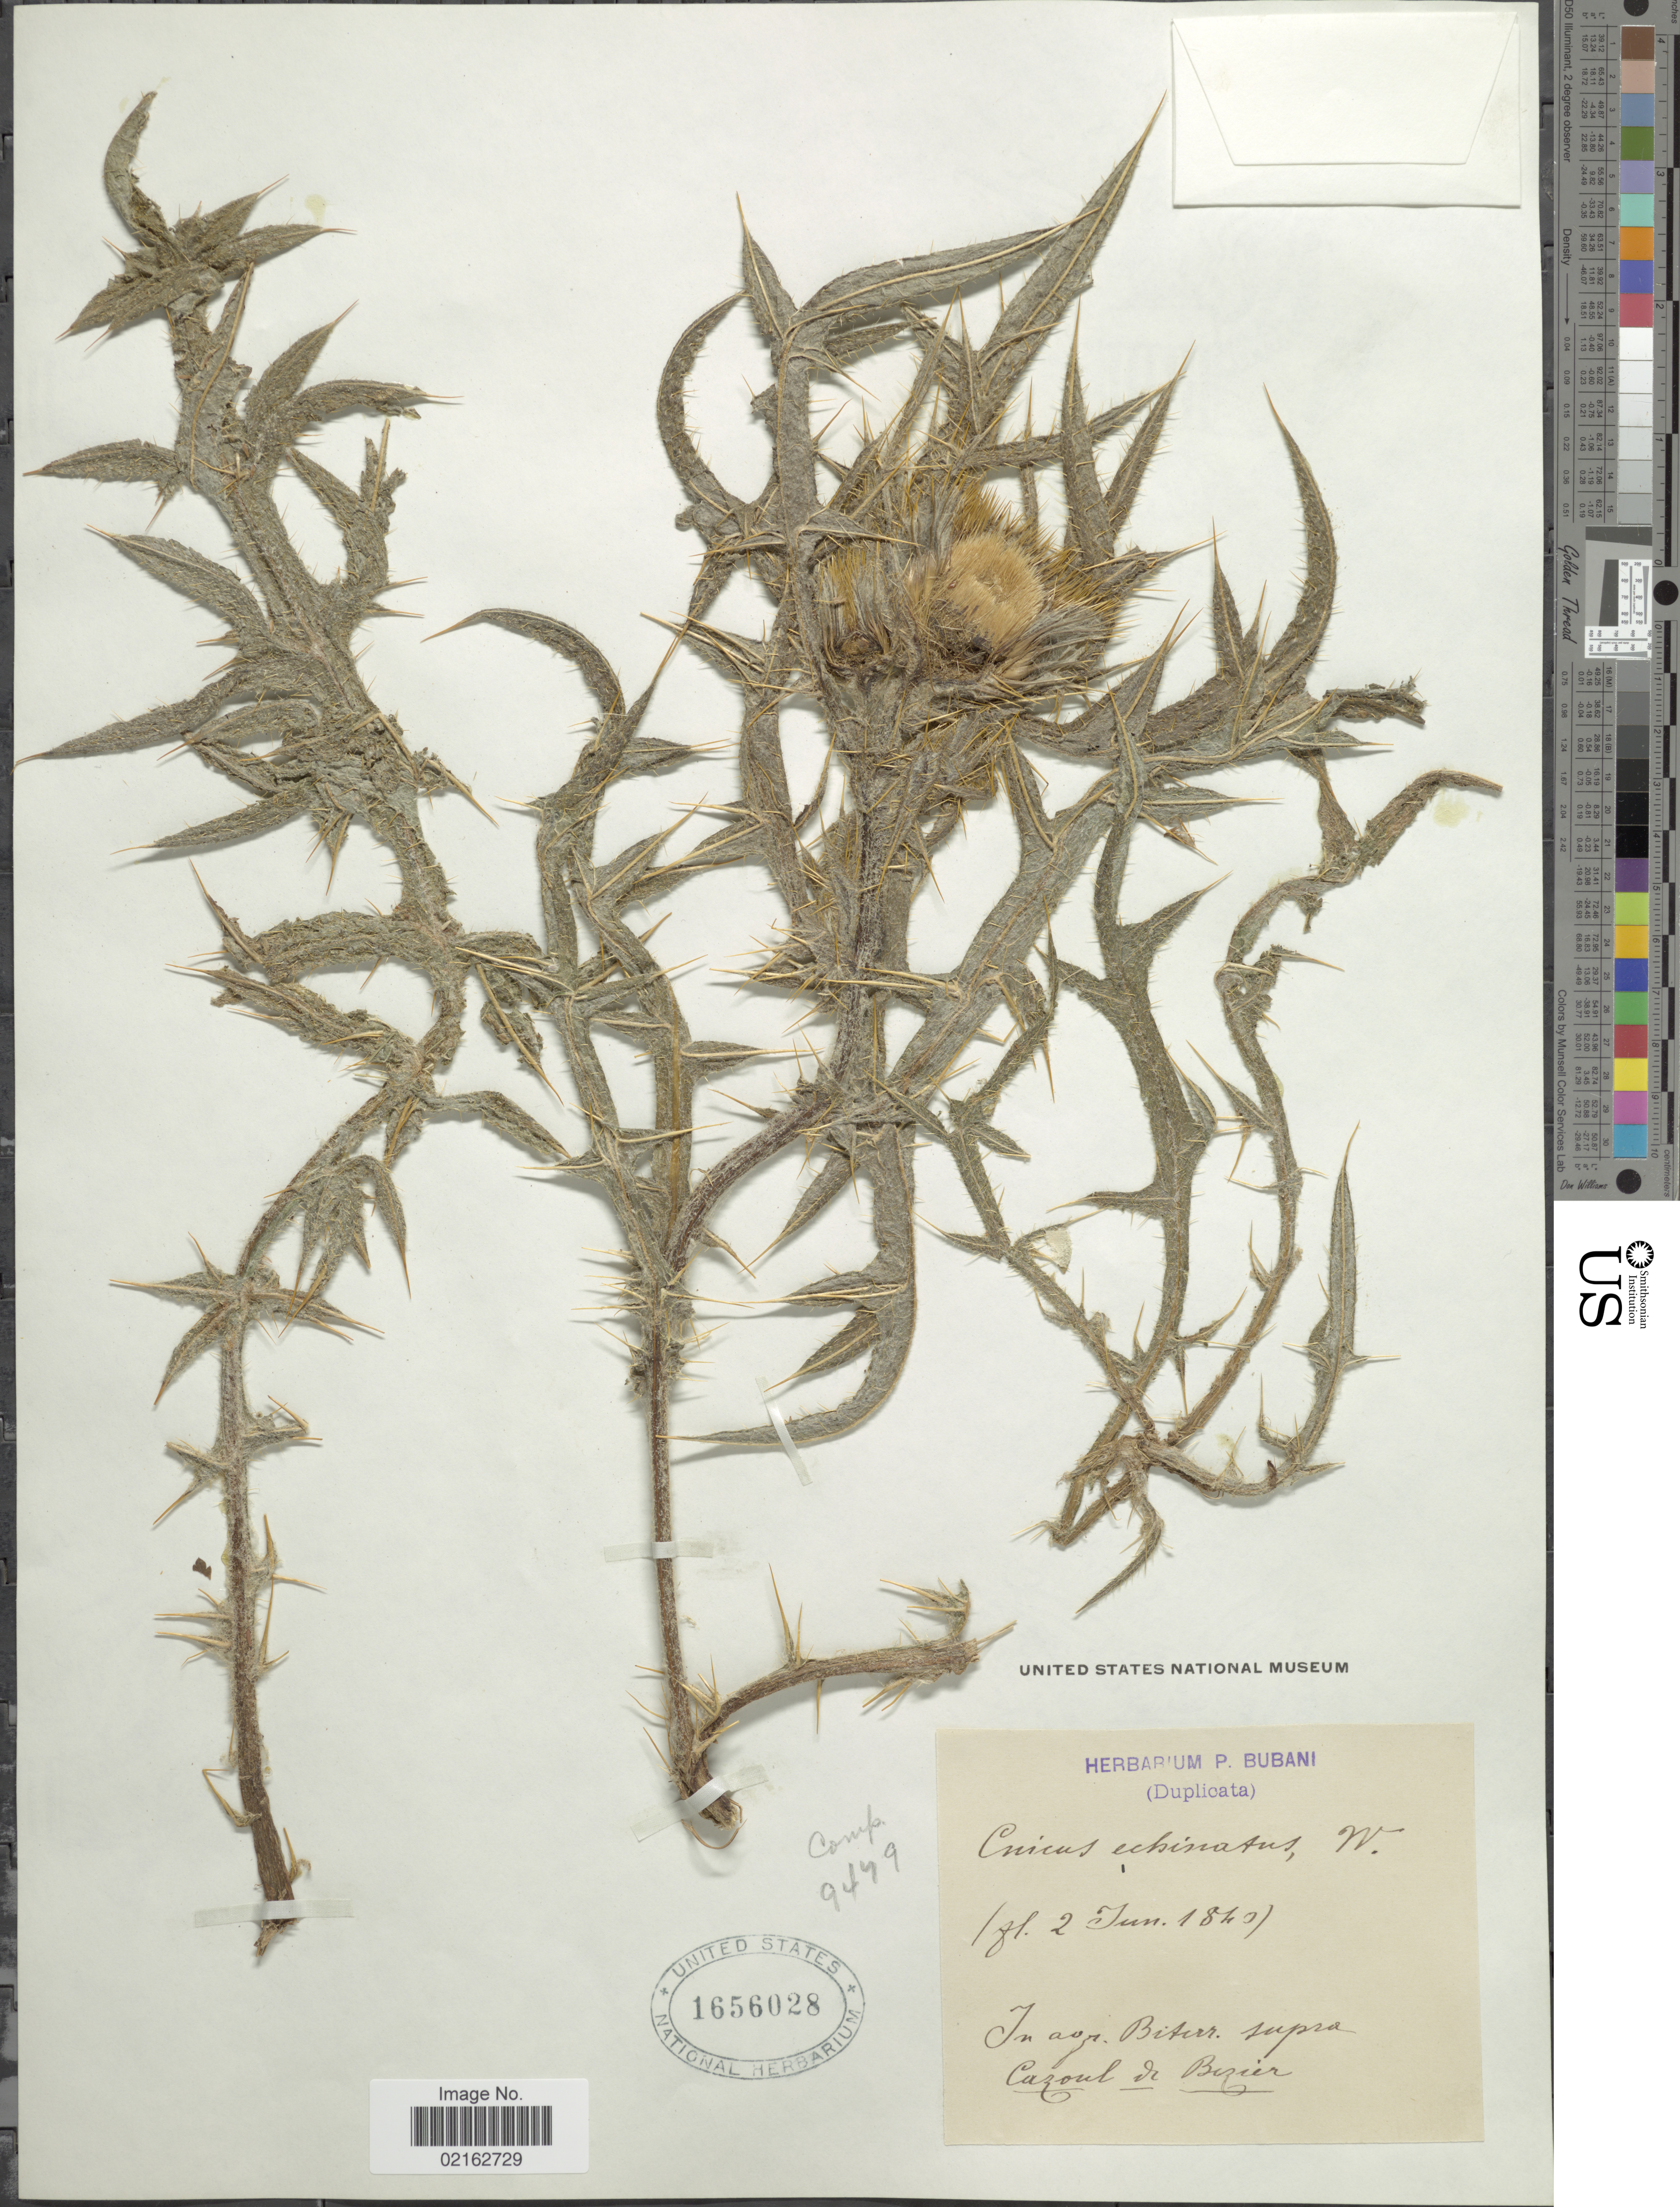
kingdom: Plantae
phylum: Tracheophyta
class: Magnoliopsida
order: Asterales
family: Asteraceae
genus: Cirsium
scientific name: Cirsium echinatum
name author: DC.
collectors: ex herb. P. Bubani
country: France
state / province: Occitanie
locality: In agr. Biterr. supra Cazoul de Bezier [Cazouls-lès-Béziers]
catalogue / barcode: US 1656028